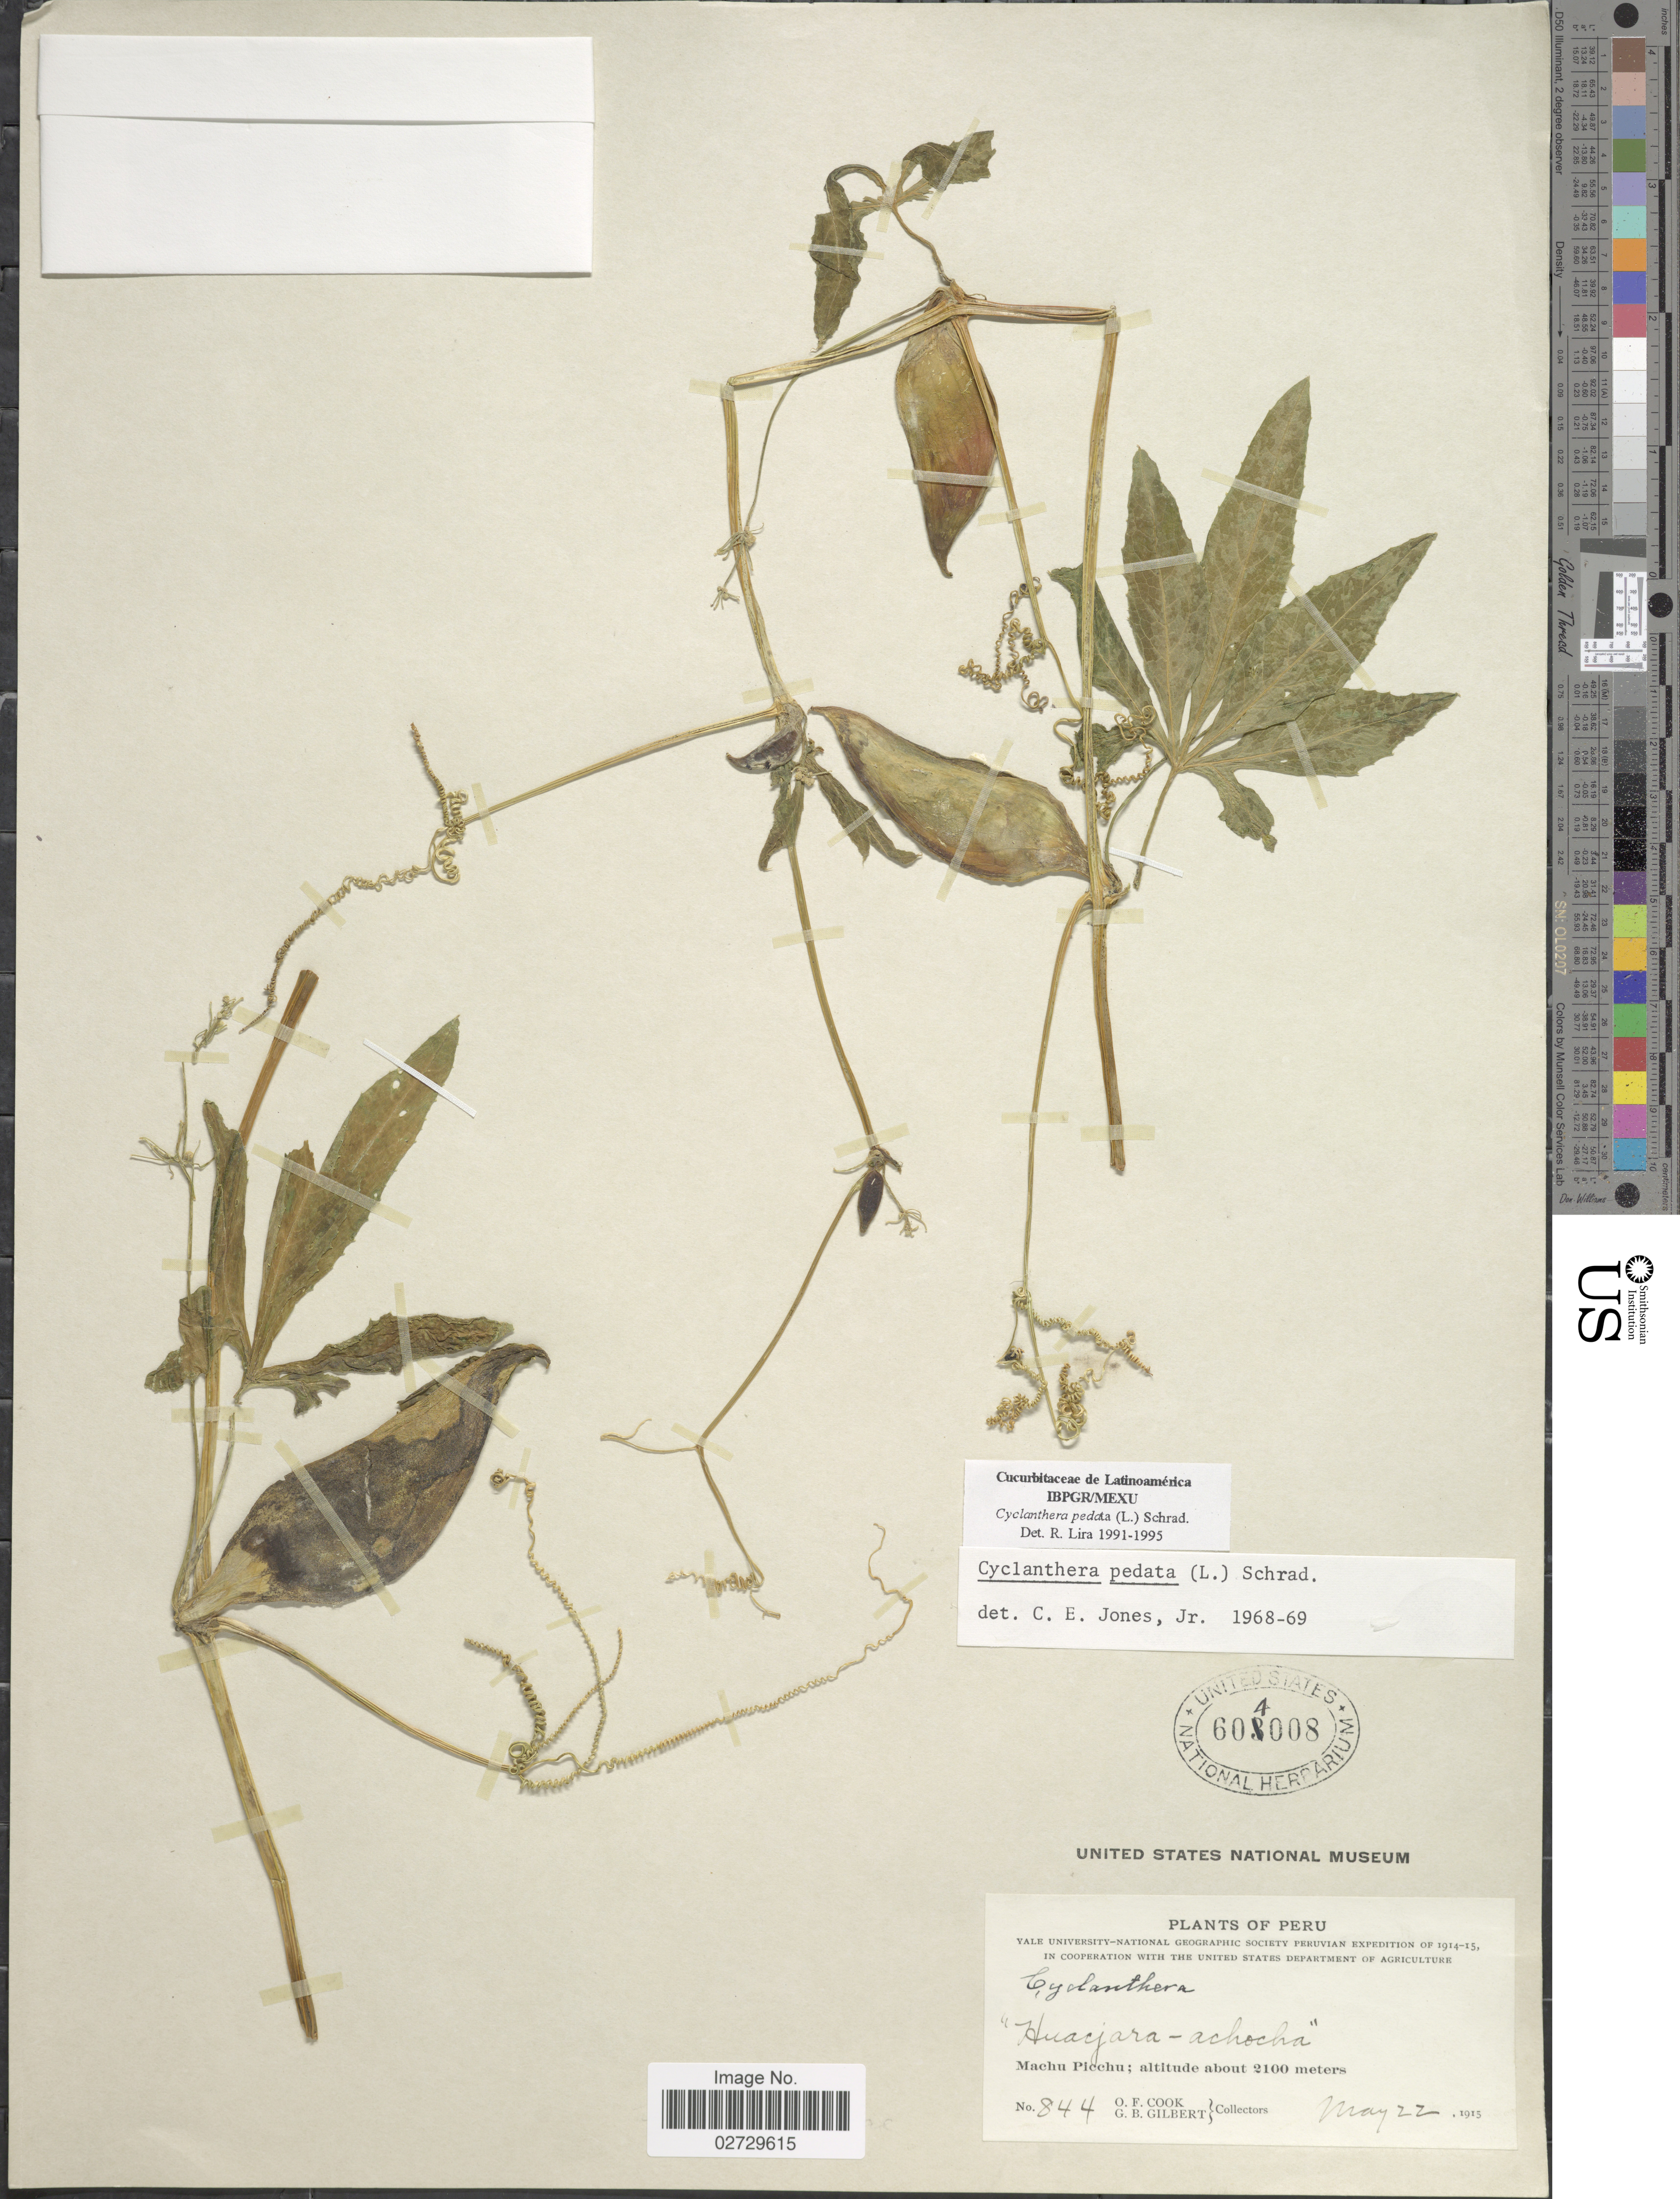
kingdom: Plantae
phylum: Tracheophyta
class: Magnoliopsida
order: Cucurbitales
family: Cucurbitaceae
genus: Cyclanthera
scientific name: Cyclanthera pedata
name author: (L.) Schrad.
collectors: O. F. Cook & G. B. Gilbert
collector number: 844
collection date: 1915-05-22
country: Peru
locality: Machu Picchu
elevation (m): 2100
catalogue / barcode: US 604008